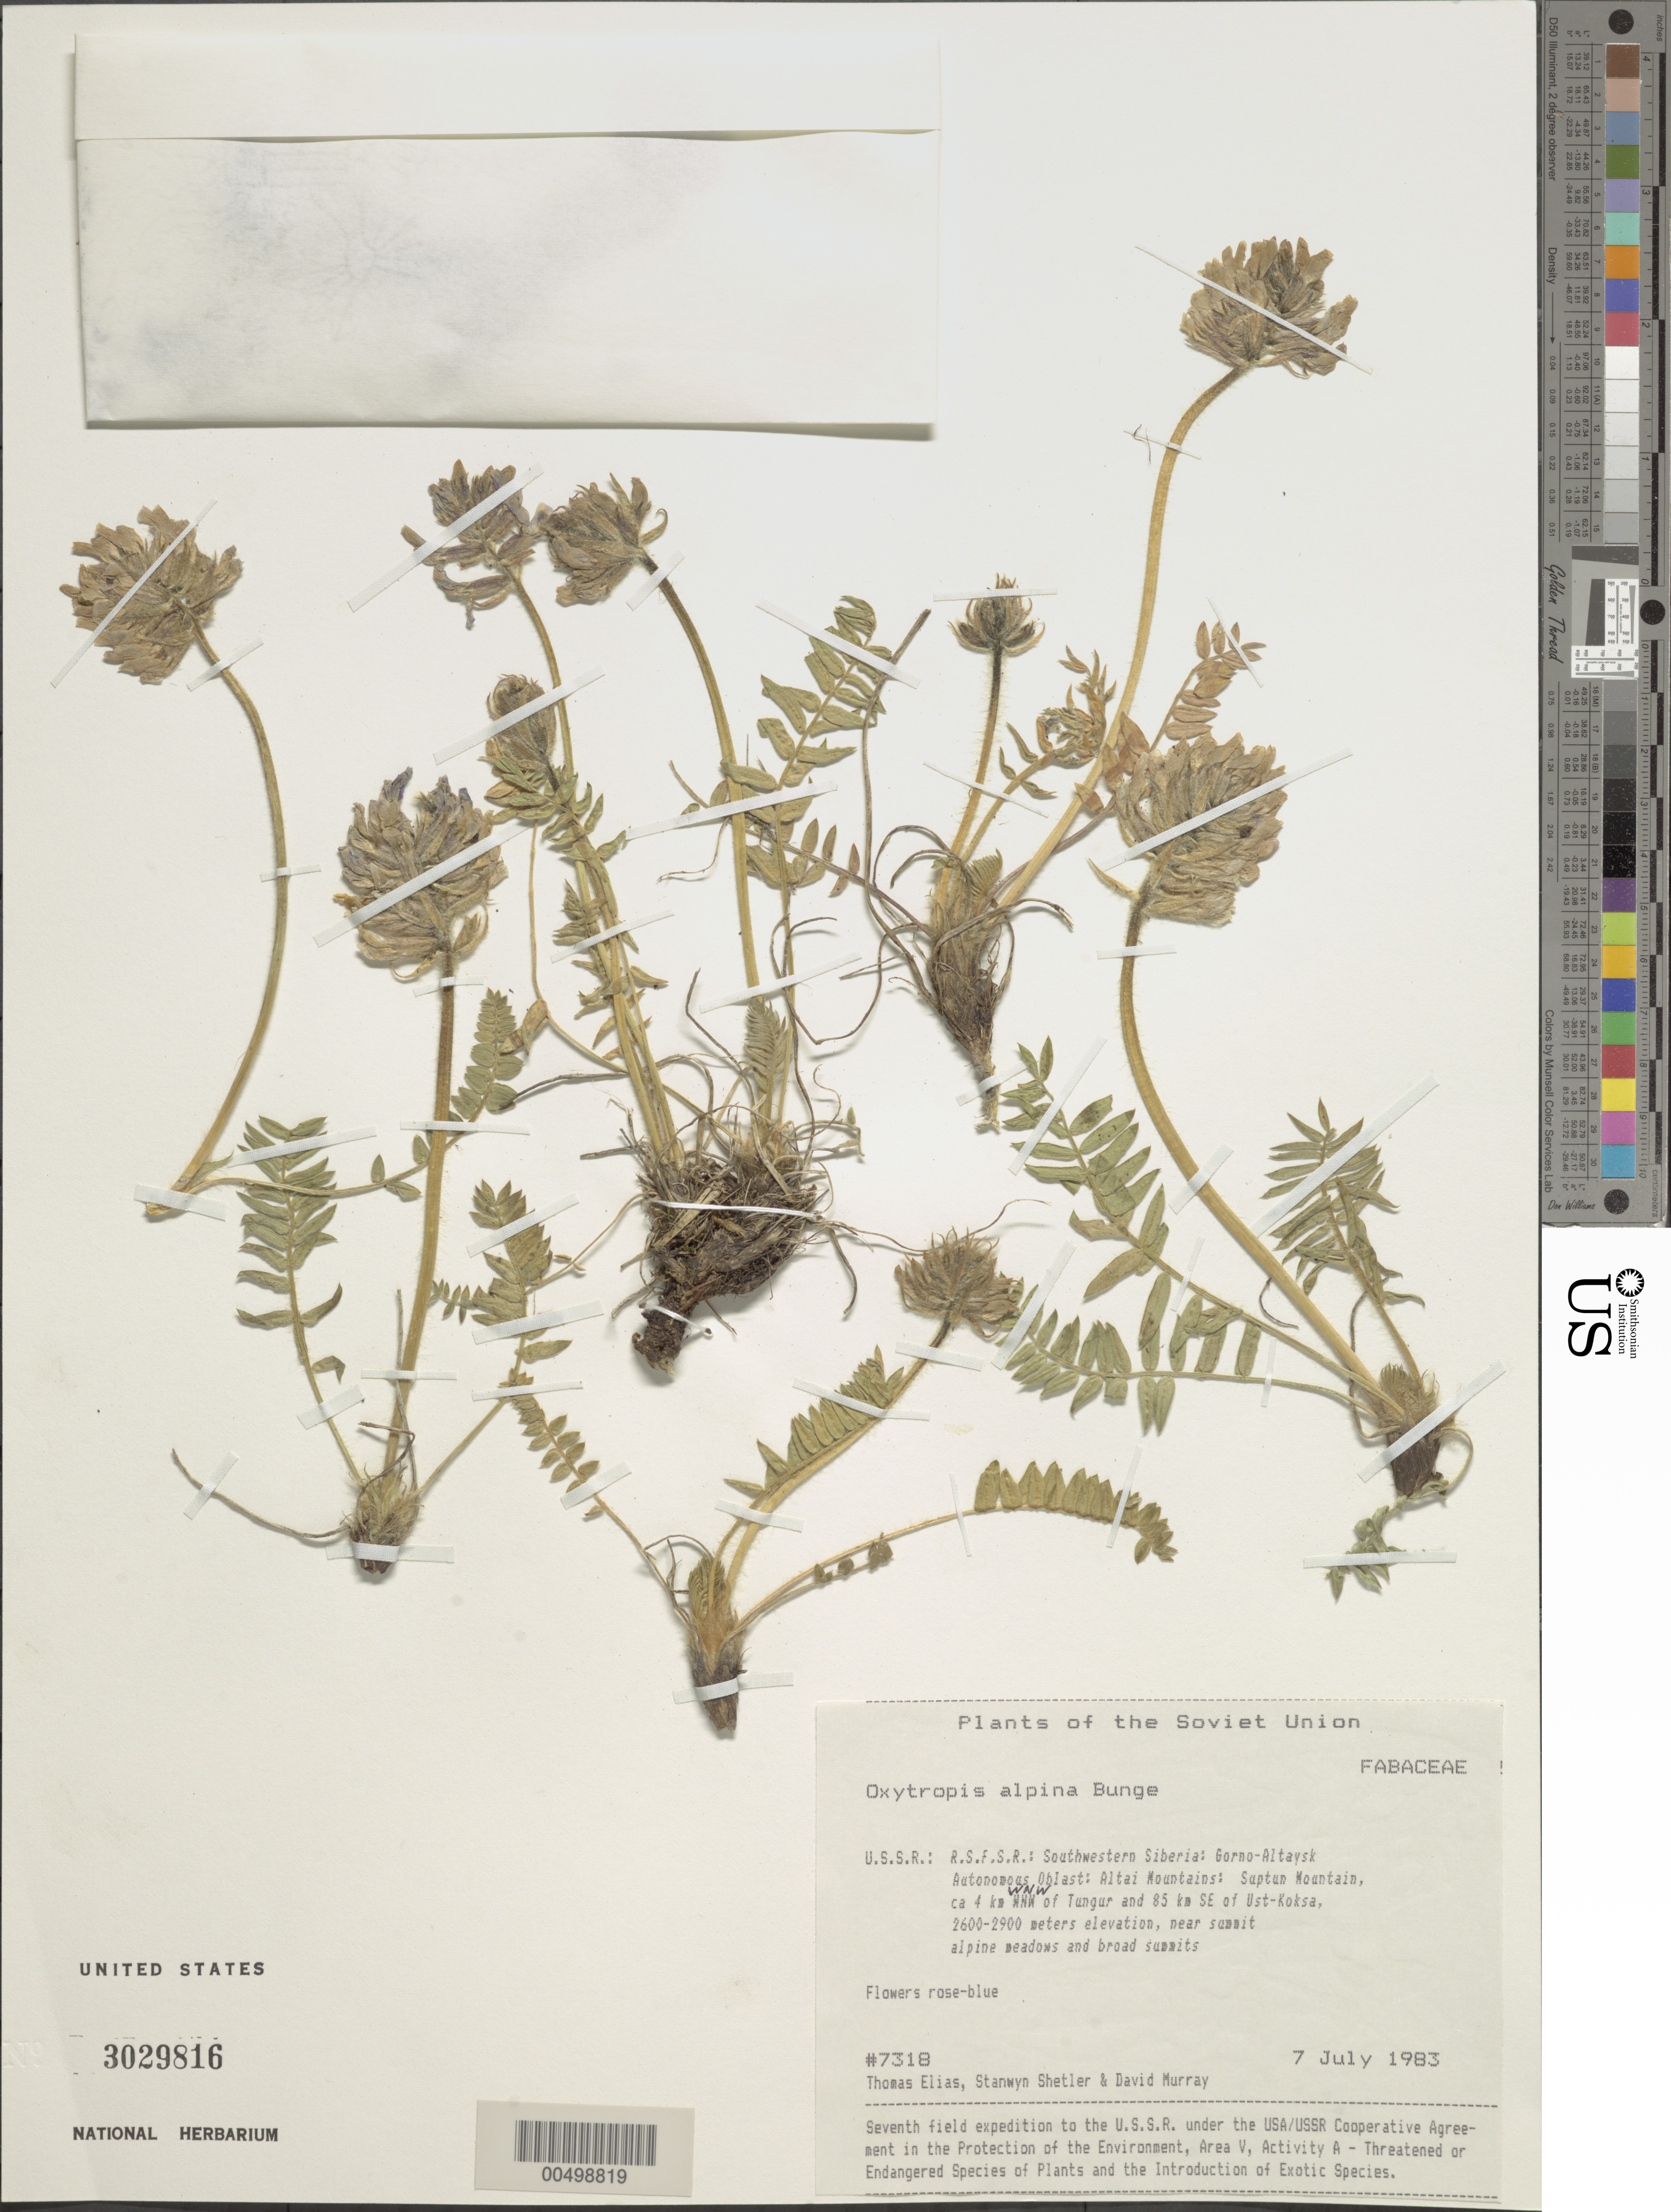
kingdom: Plantae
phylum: Tracheophyta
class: Magnoliopsida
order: Fabales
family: Fabaceae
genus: Oxytropis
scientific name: Oxytropis alpina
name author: Bunge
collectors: T. Elias, S. Shetler & D. F. Murray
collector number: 7318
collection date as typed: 07 Jul 1983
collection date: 1983-07-07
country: Russian Federation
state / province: Altai Republic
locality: Altai Mountains, Suptun Mountain, ca. 4 km WNW of Tungur and 85 km SE of Ust-Koksa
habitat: near summit; alpine meadows and broad summit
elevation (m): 2600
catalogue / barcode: US 3029816